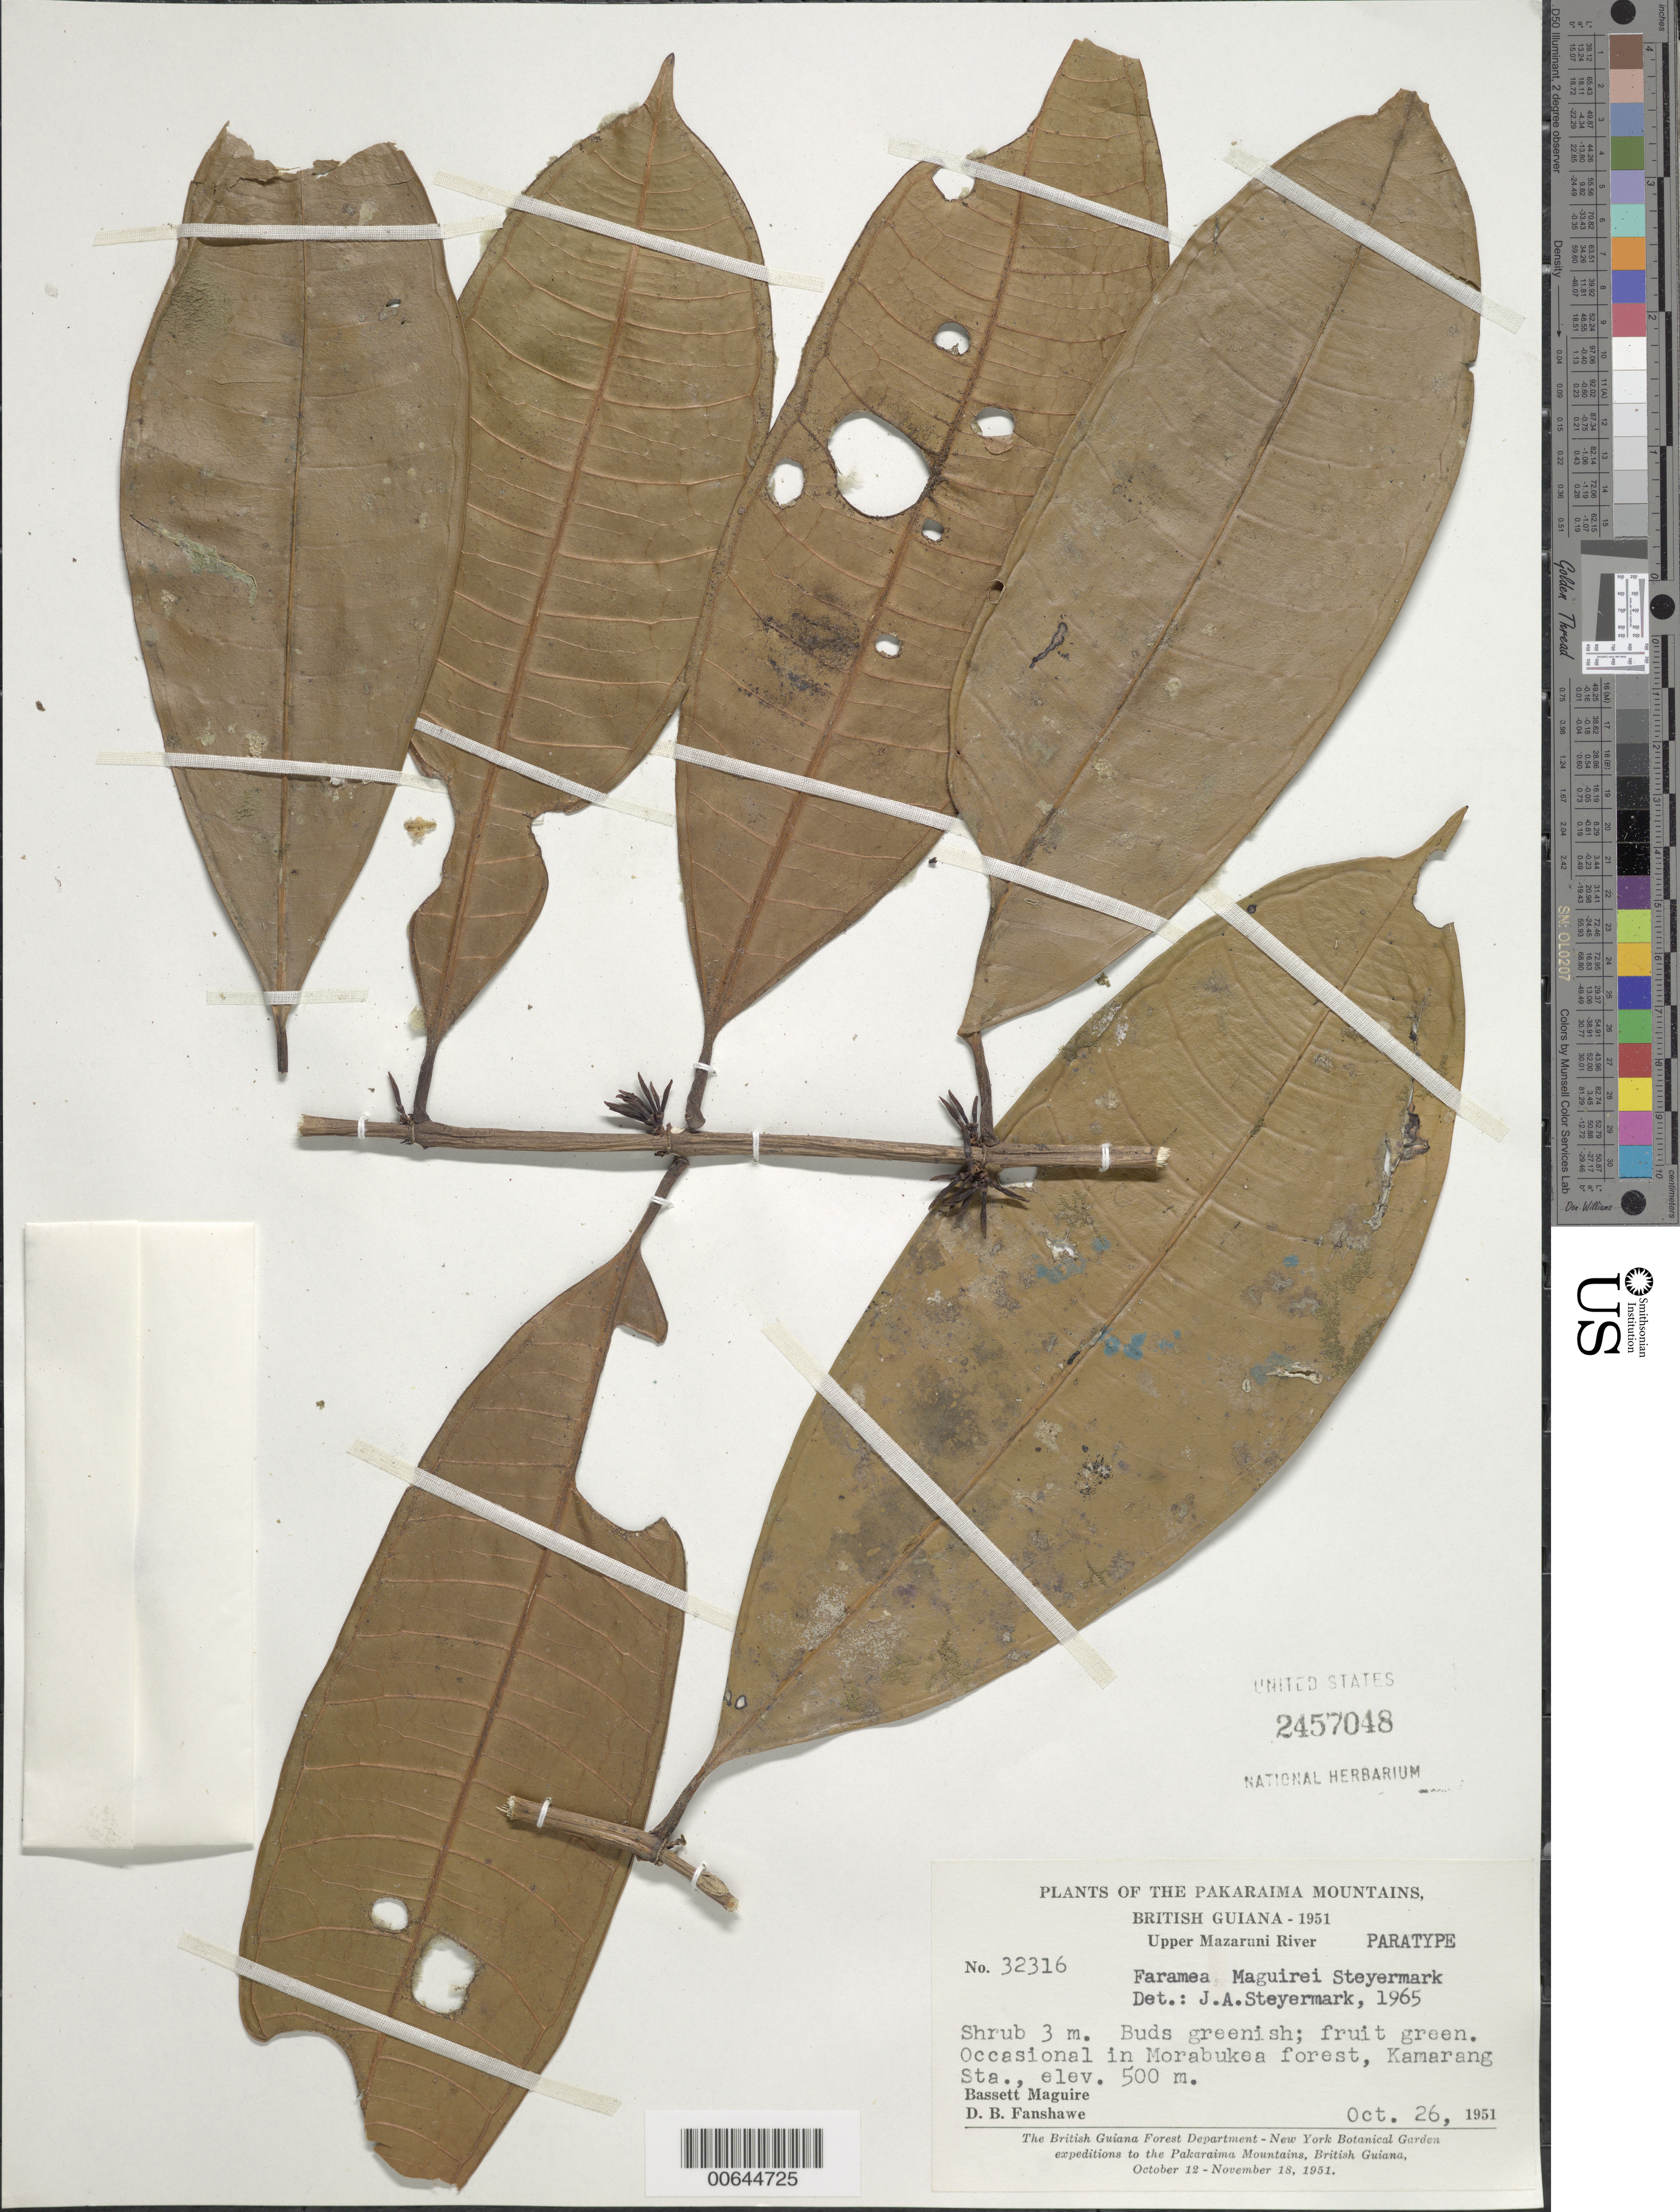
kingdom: Plantae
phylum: Tracheophyta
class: Magnoliopsida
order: Gentianales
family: Rubiaceae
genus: Faramea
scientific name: Faramea maguirei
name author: Steyerm.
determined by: Steyermark, Julian A., (VEN)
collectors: B. Maguire & D. B. Fanshawe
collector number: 32316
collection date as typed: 26-Oct-51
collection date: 1951-10-26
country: Guyana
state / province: Cuyuni-Mazaruni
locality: Kamarang Station, Upper Mazaruni River, Pakaraima Mts.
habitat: Morebukea forest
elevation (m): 500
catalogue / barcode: US 2457048